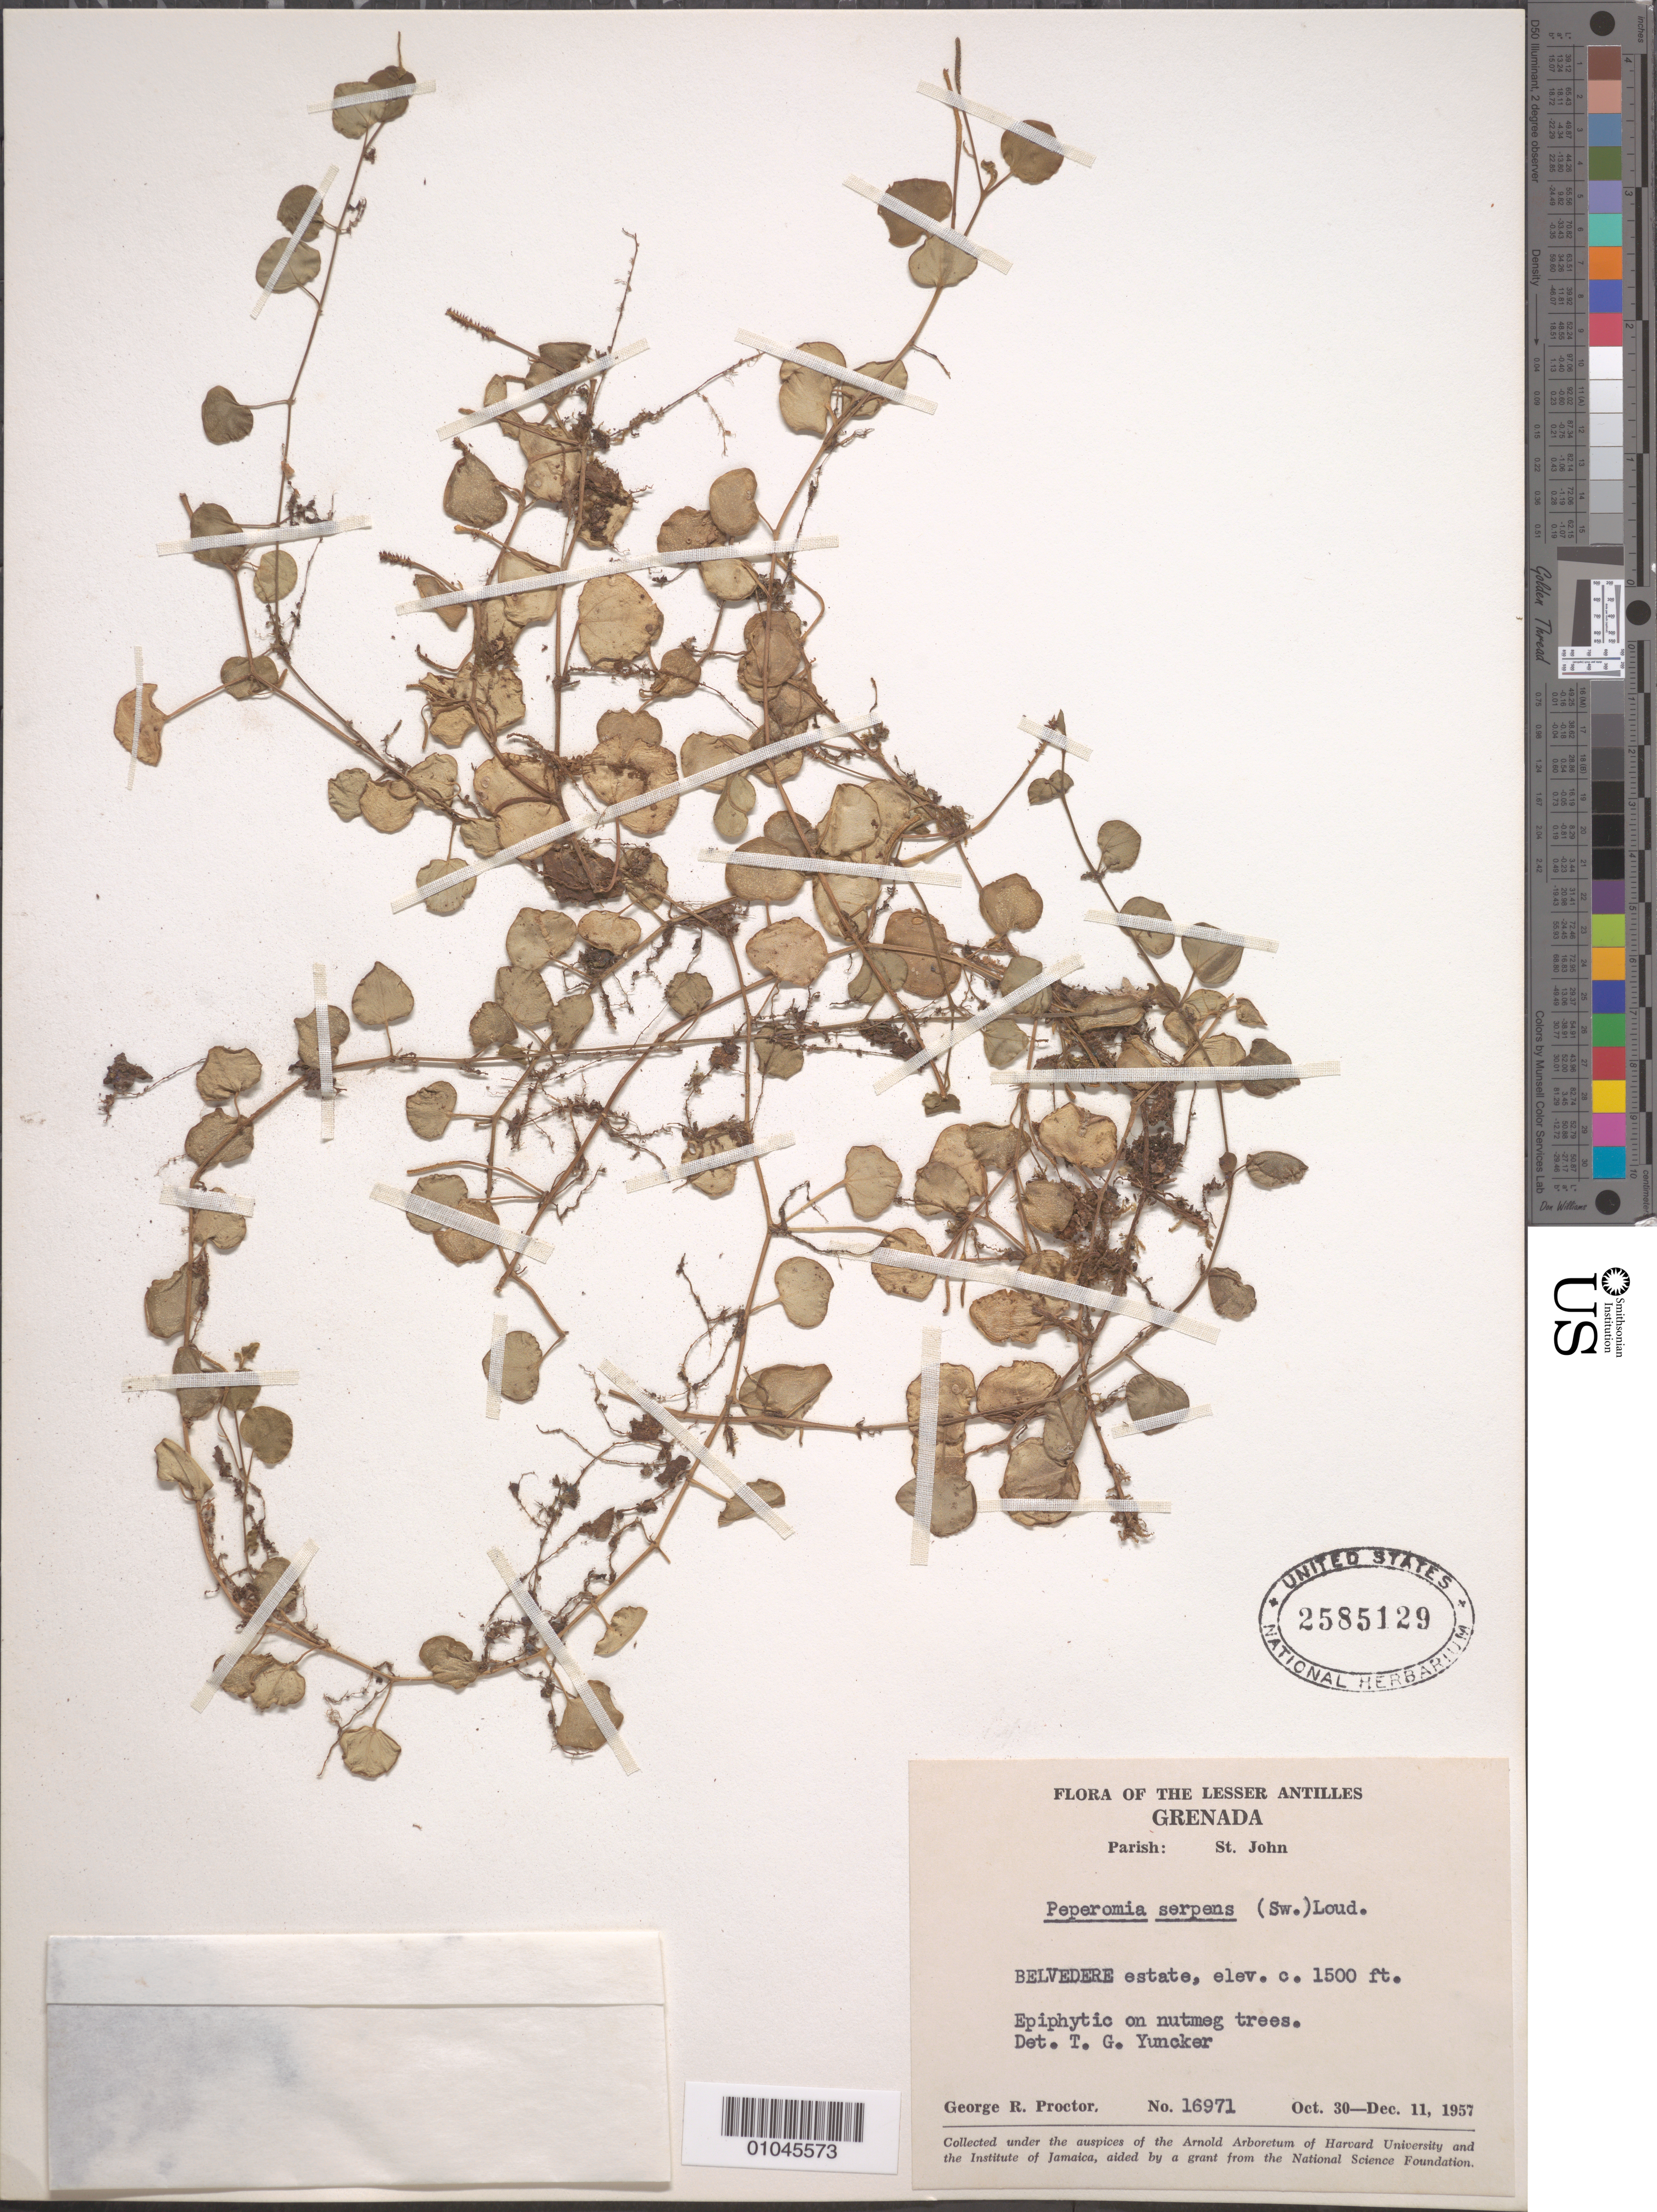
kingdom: Plantae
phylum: Tracheophyta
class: Magnoliopsida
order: Piperales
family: Piperaceae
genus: Peperomia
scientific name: Peperomia serpens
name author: (Sw.) Loudon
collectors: G. R. Proctor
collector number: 16971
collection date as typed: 30 Oct 1957 to 11 Dec 1957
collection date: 1957-10-30/1957-12-11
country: Grenada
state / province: Saint John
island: Grenada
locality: Belvedere estate. Epiphyte on nutmeg trees.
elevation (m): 457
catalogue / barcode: US 2585129